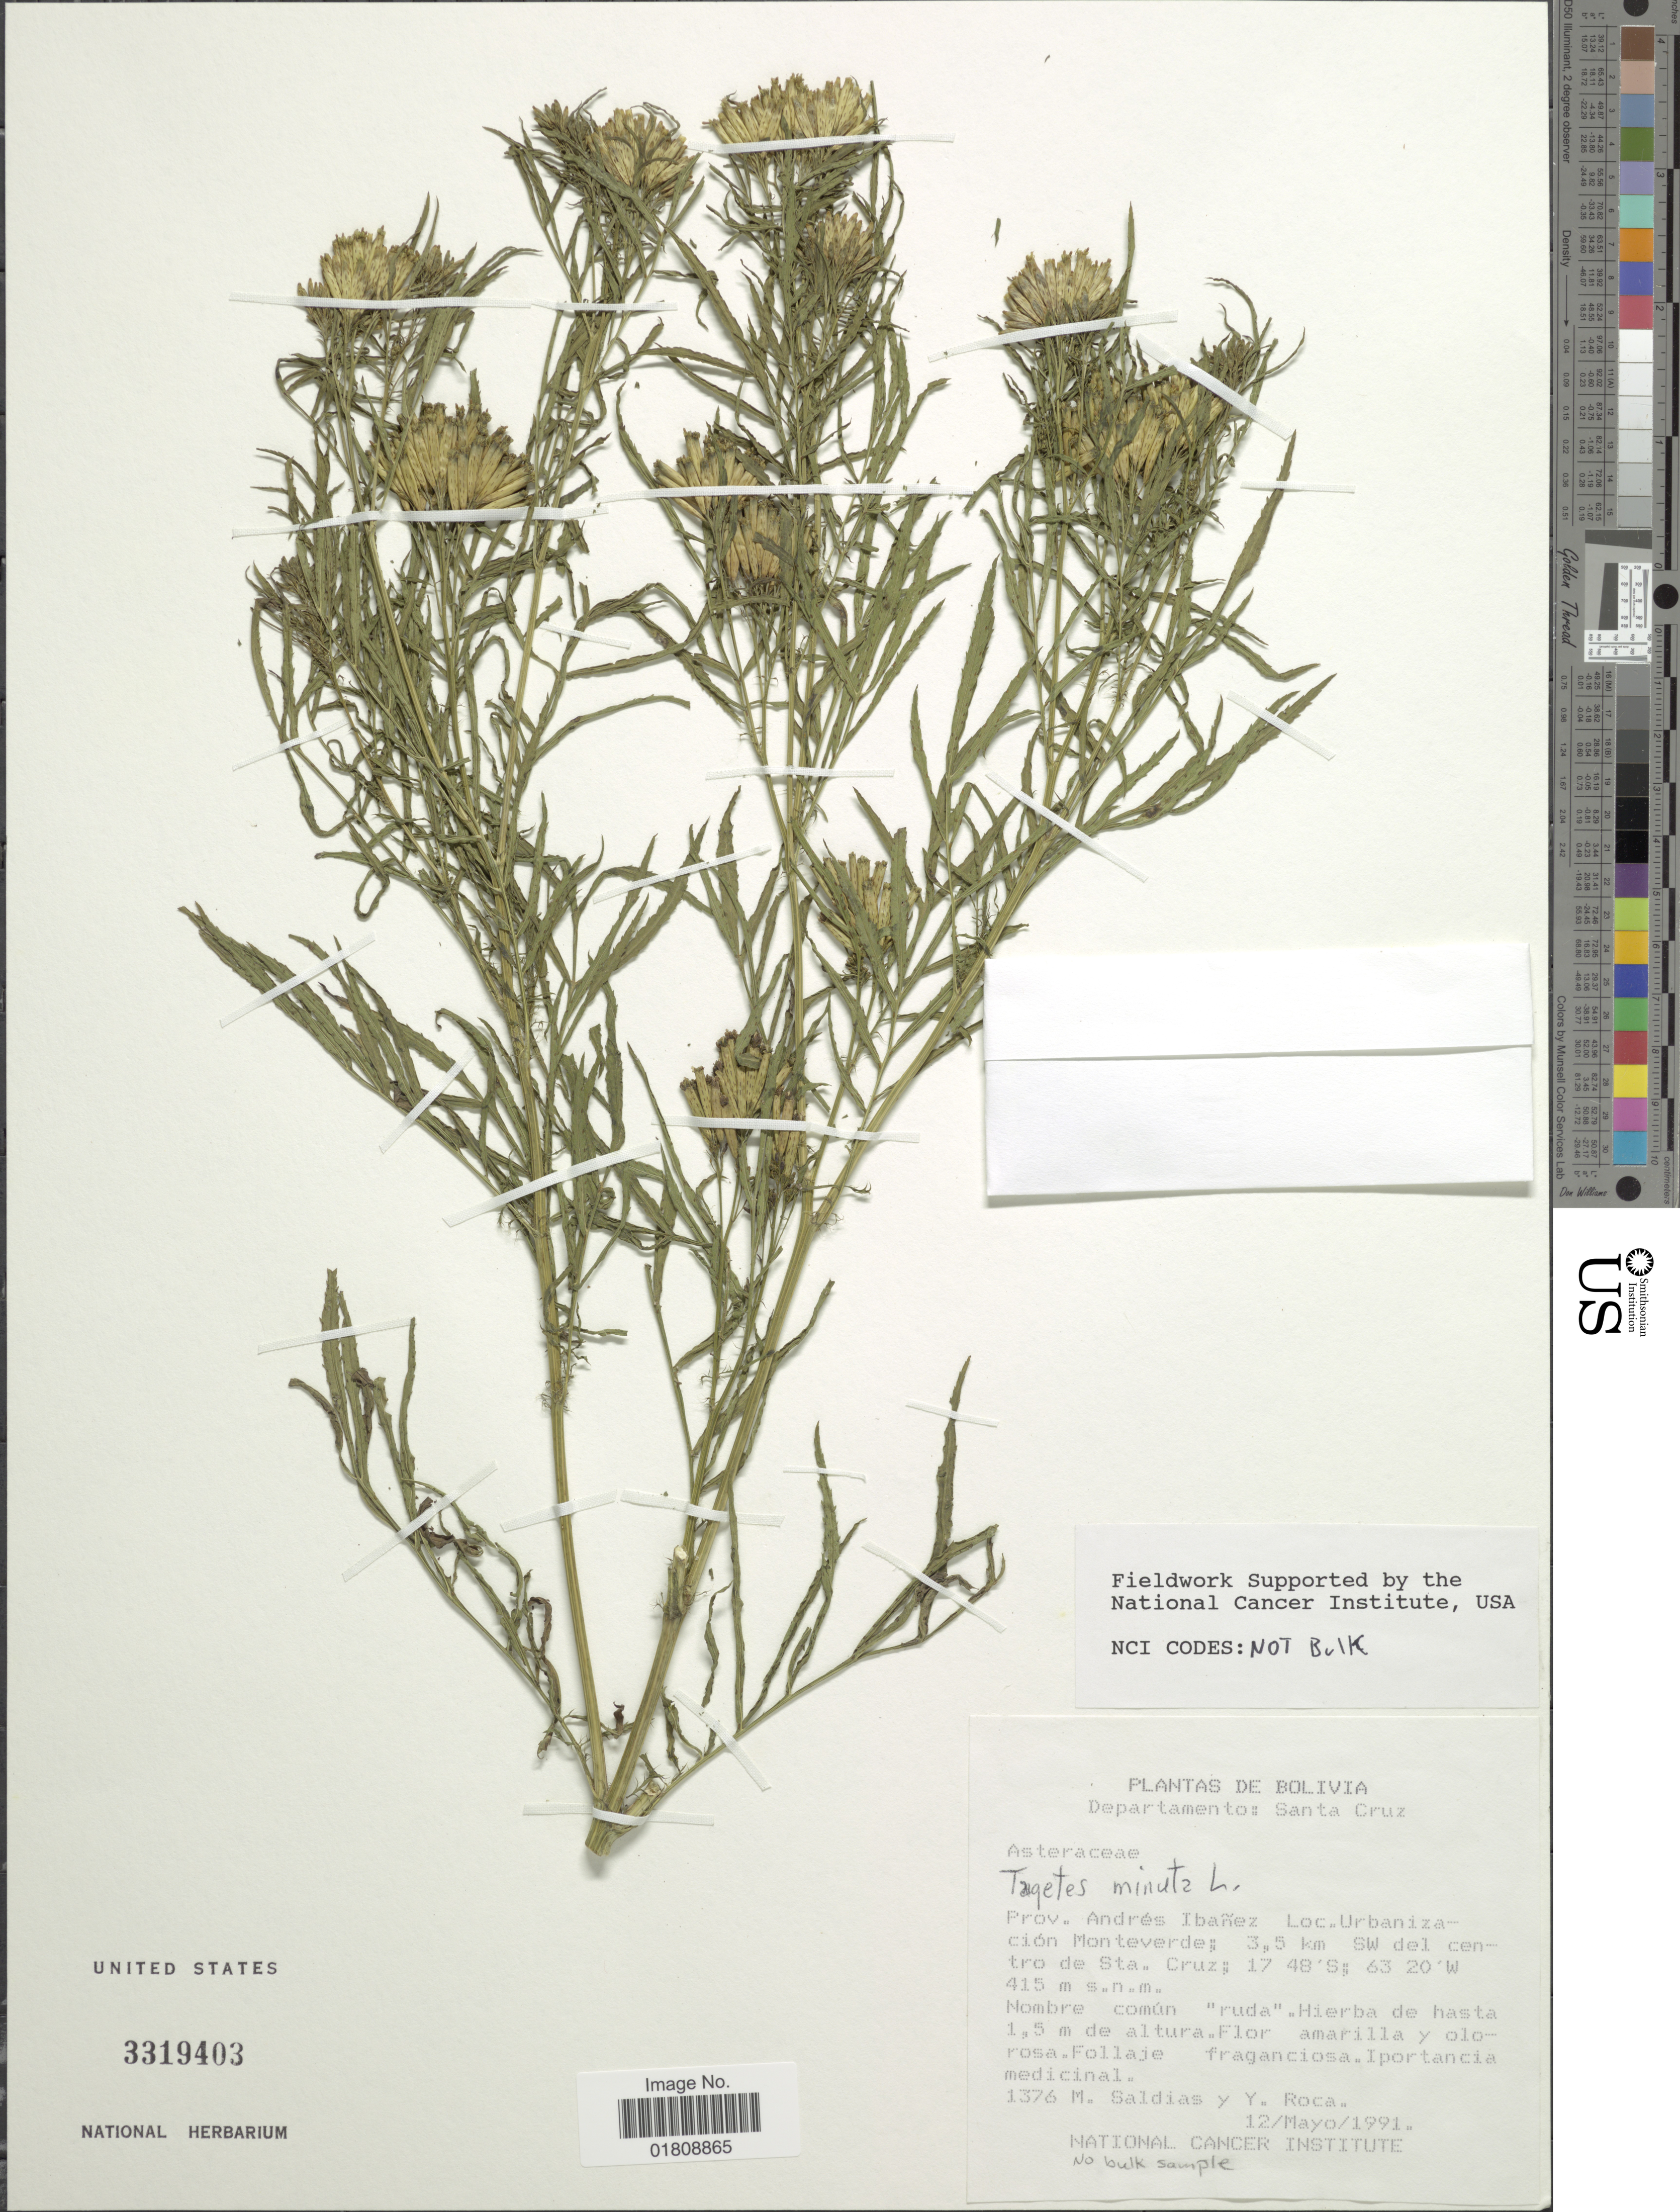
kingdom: Plantae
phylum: Tracheophyta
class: Magnoliopsida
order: Asterales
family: Asteraceae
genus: Tagetes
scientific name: Tagetes minuta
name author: L.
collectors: M. Saldias & Y. Roca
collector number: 1376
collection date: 1991-05-12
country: Bolivia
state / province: Santa Cruz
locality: Prov. Andres Ibanez, Urbanizacion Monteverde, 3.5 km SW del centro de Sta. Cruz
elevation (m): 415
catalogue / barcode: US 3319403